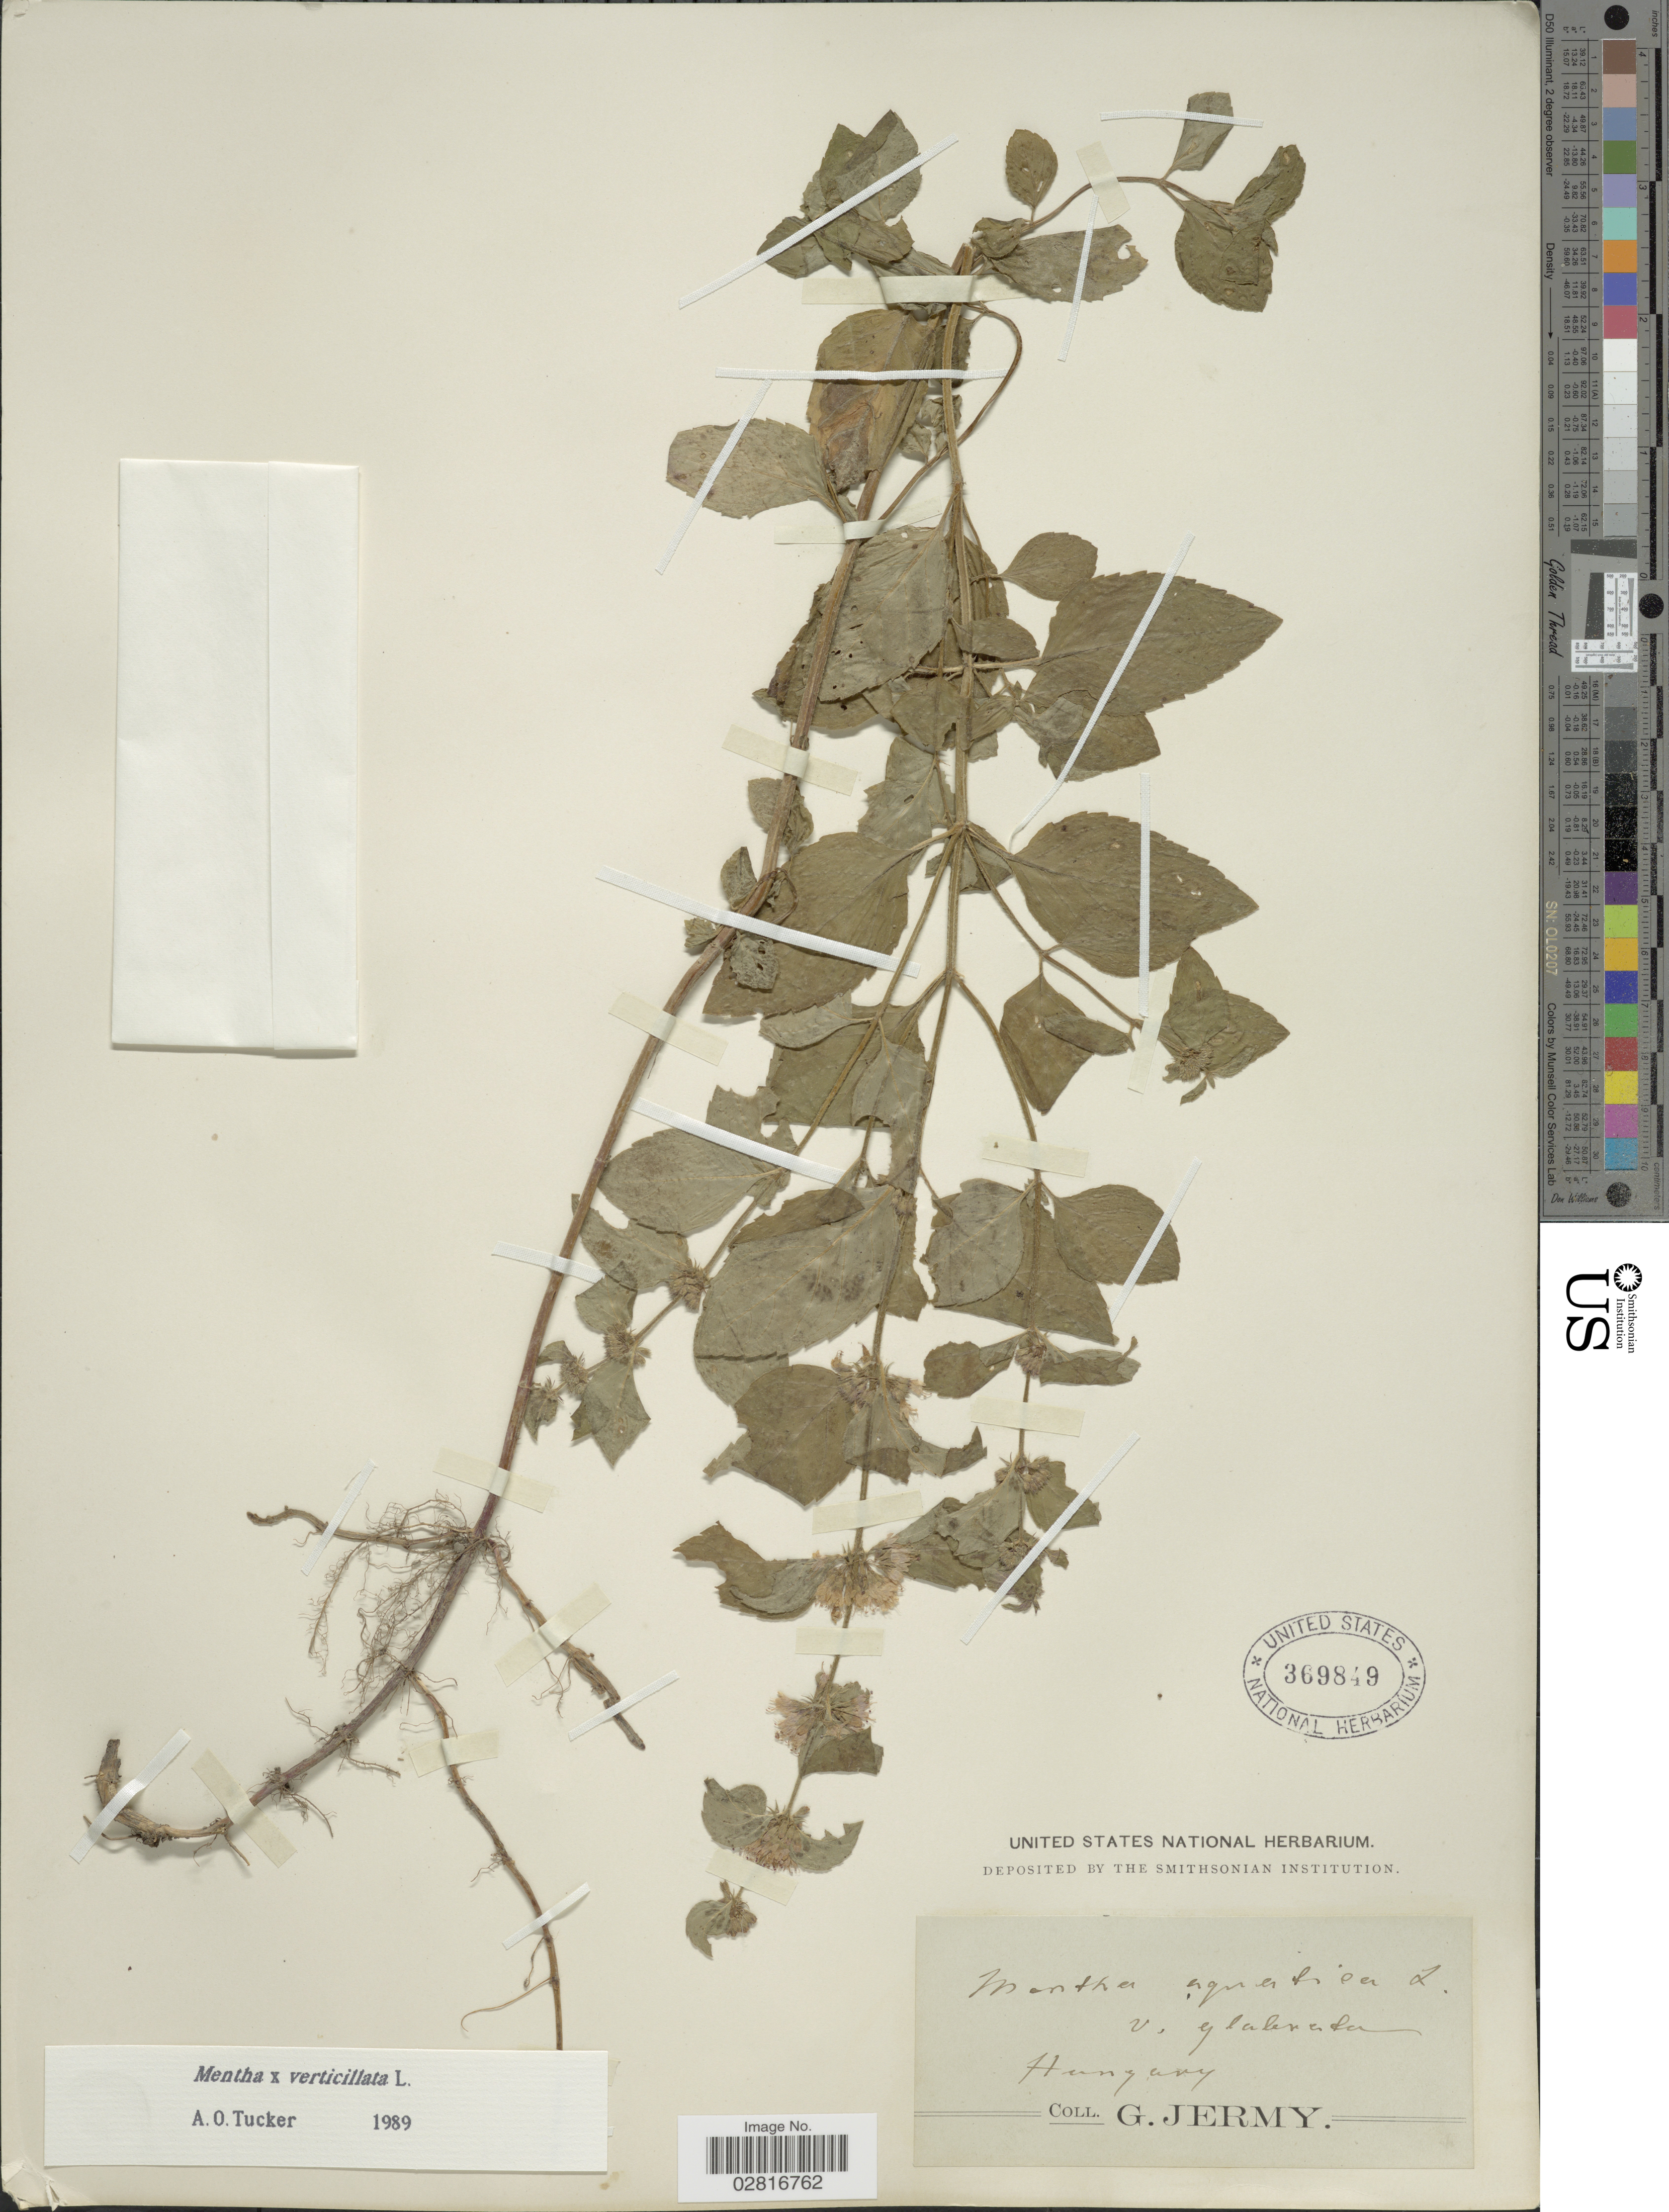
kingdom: Plantae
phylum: Tracheophyta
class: Magnoliopsida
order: Lamiales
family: Lamiaceae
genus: Mentha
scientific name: Mentha x verticillata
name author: L.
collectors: G. Jermy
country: Hungary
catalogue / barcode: US 369849